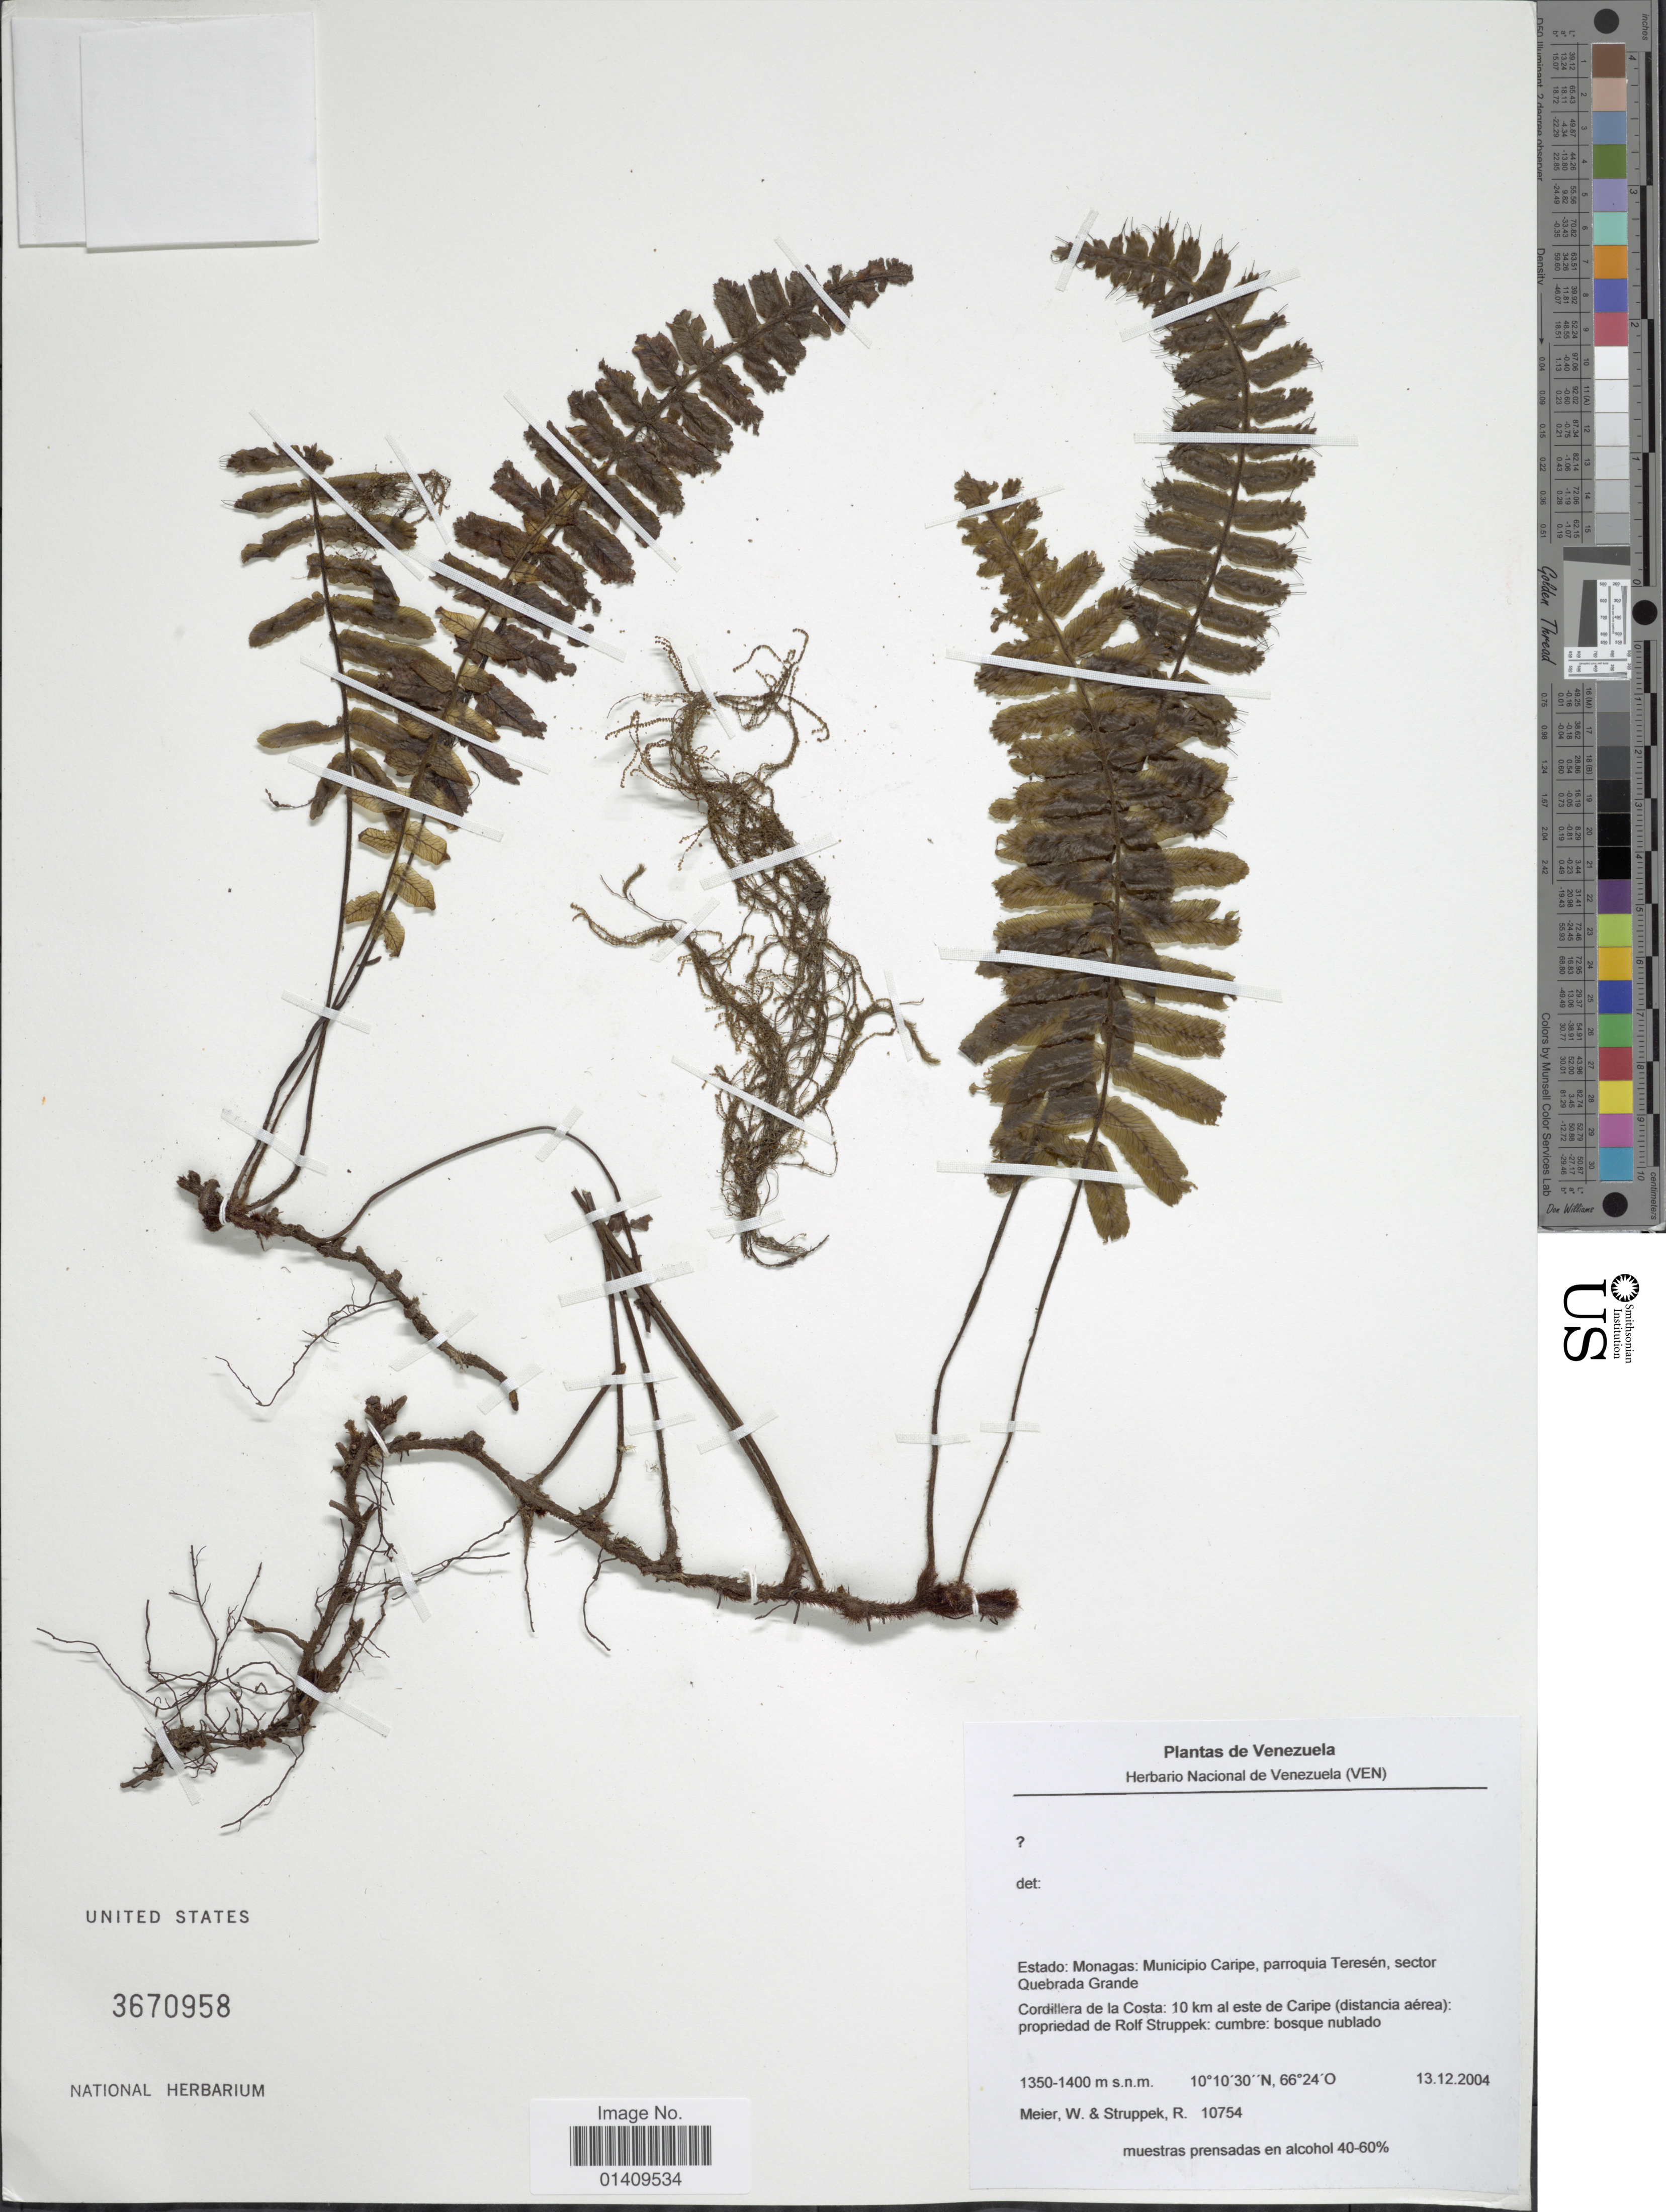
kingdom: Plantae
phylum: Tracheophyta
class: Polypodiopsida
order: Hymenophyllales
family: Hymenophyllaceae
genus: Trichomanes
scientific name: Trichomanes sp.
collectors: W. Meier & R. Struppek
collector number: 10754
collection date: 2004-12-13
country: Venezuela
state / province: Monagas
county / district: Caripe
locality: Estado: Monagas municipio Caripe parroquia Teresen sector Quebrada Grande cordillera de la Costa 10 km al este de Caripe distancia aerea propriedad de Rolf Struppek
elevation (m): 1350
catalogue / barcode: US 3670958